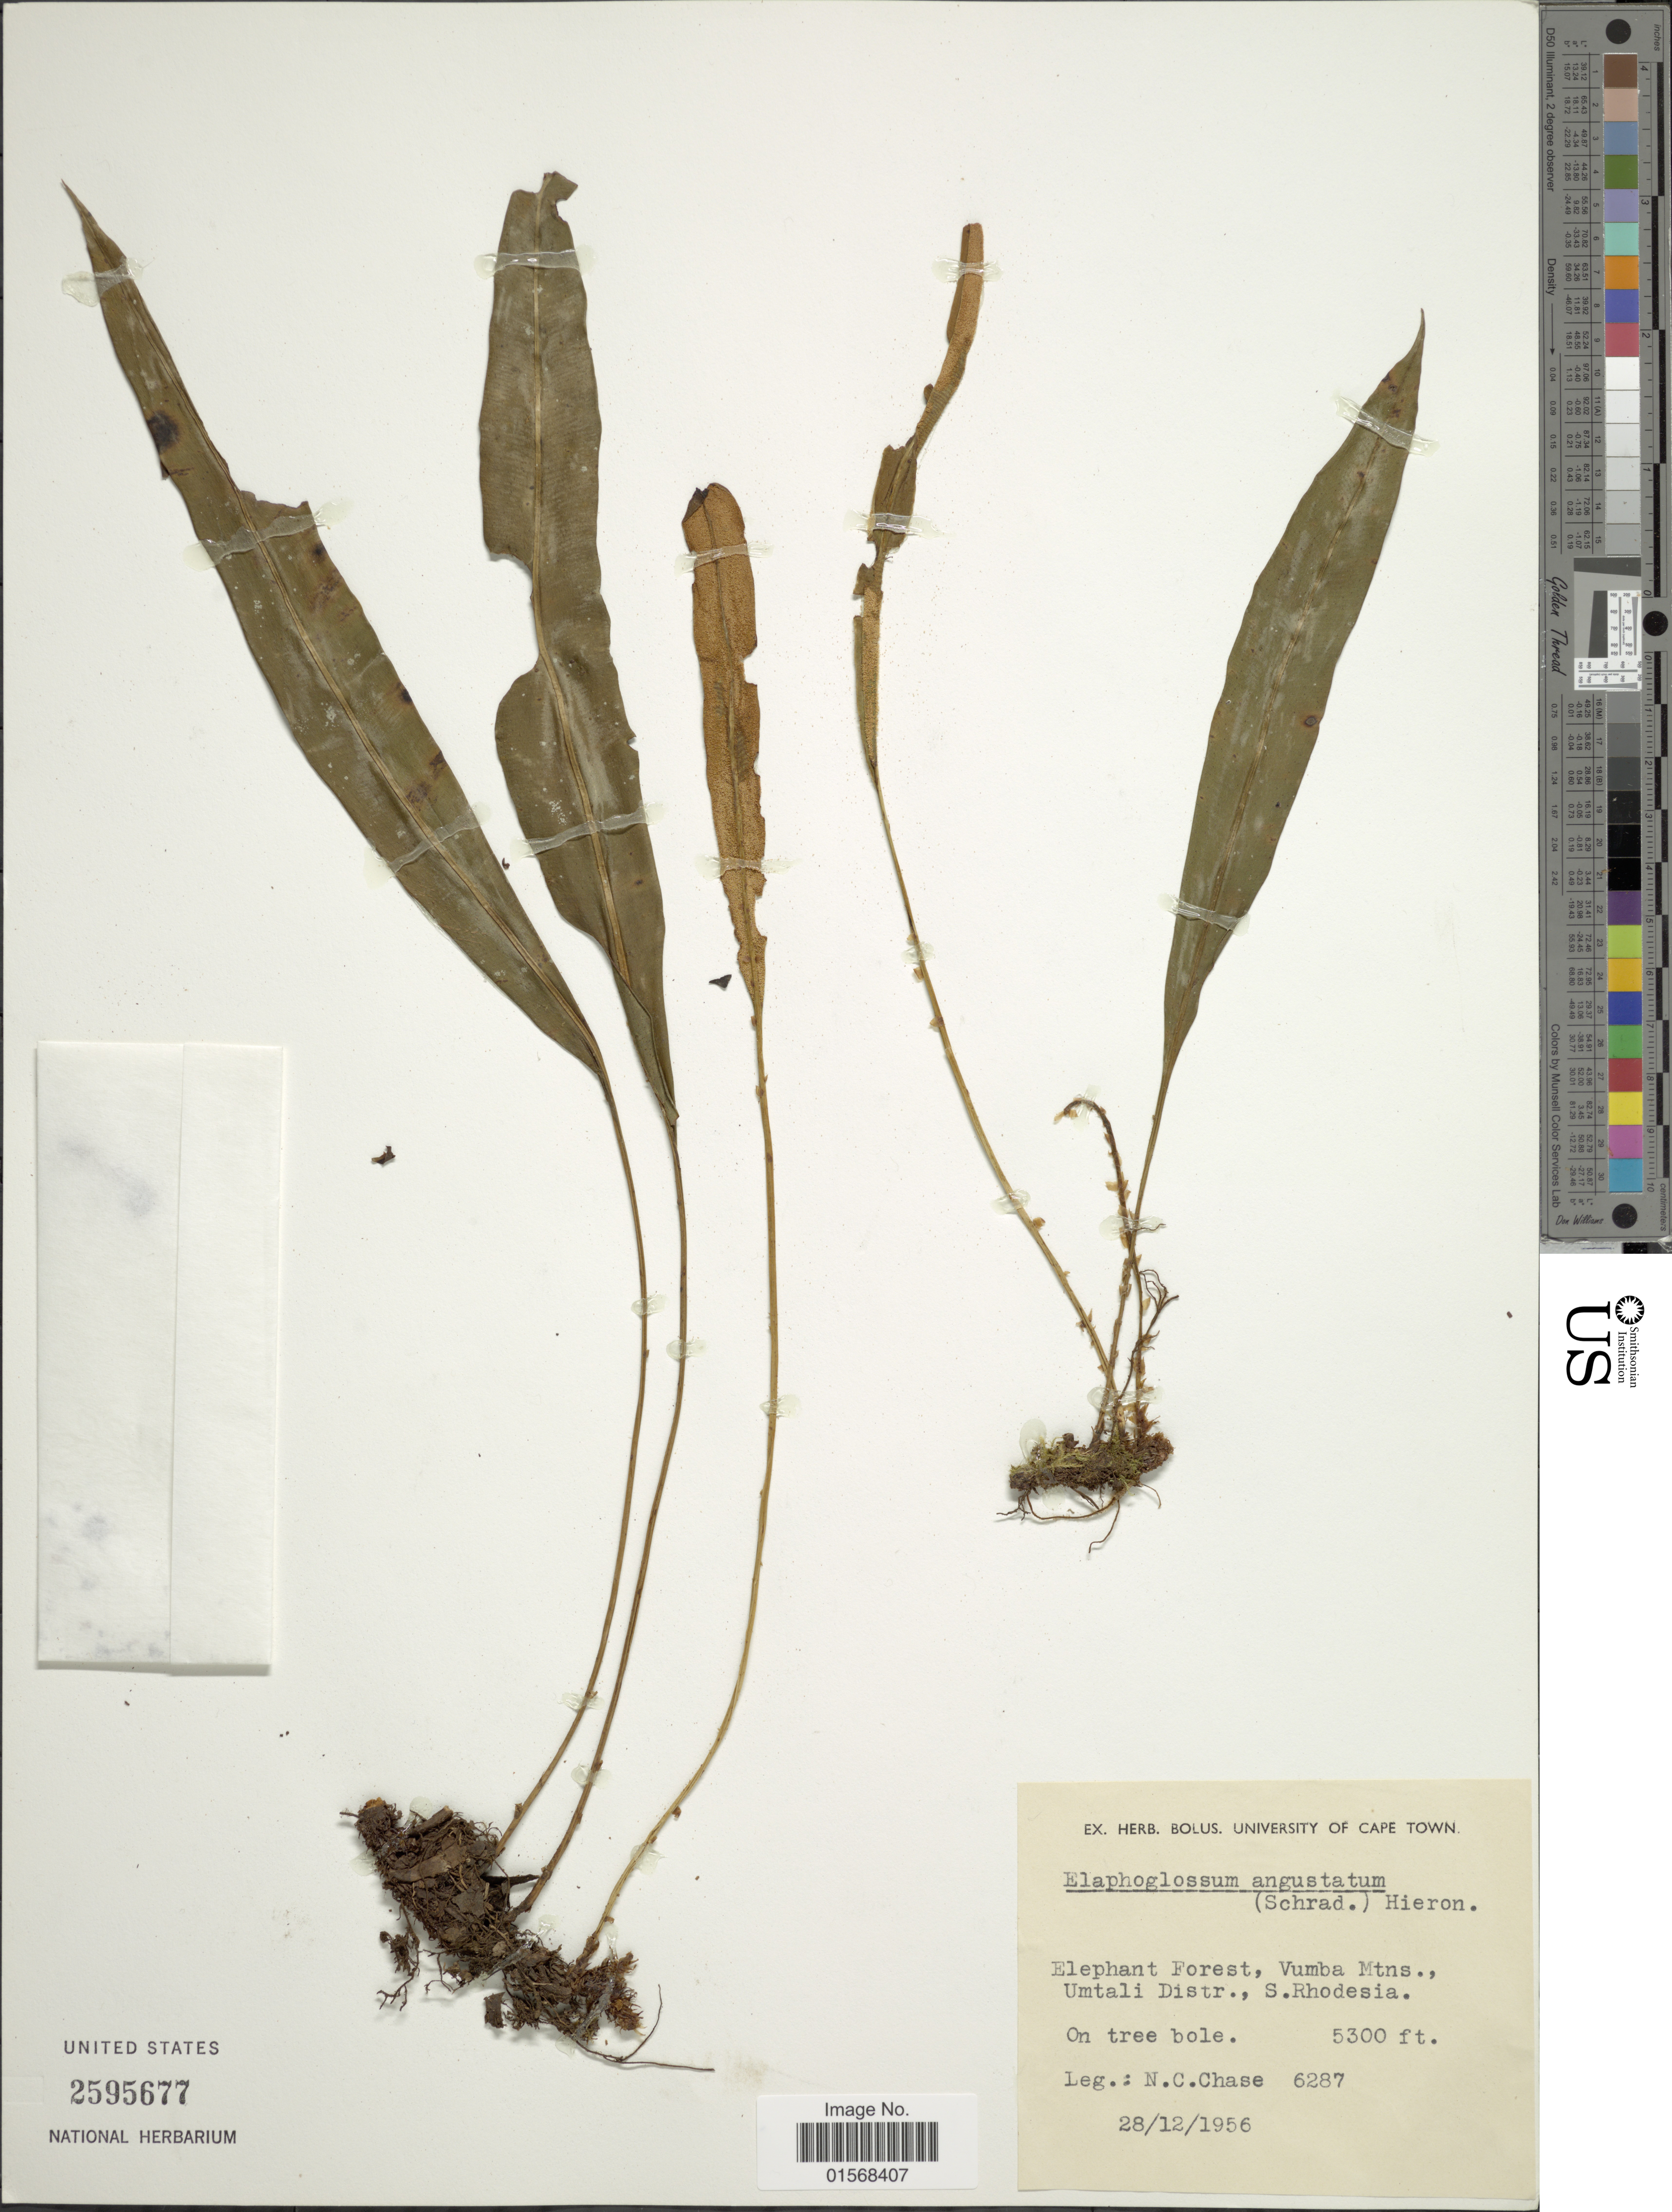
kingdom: Plantae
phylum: Tracheophyta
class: Polypodiopsida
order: Polypodiales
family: Dryopteridaceae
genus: Elaphoglossum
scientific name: Elaphoglossum angustatum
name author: (Schrad.) Hieron.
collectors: N. C. Chase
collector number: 6287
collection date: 1956-12-28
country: Zimbabwe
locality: Elephant Forest, Vumba Mnts., Umtali Distr., S.Rhodesia.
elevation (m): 1615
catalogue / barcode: US 2595677